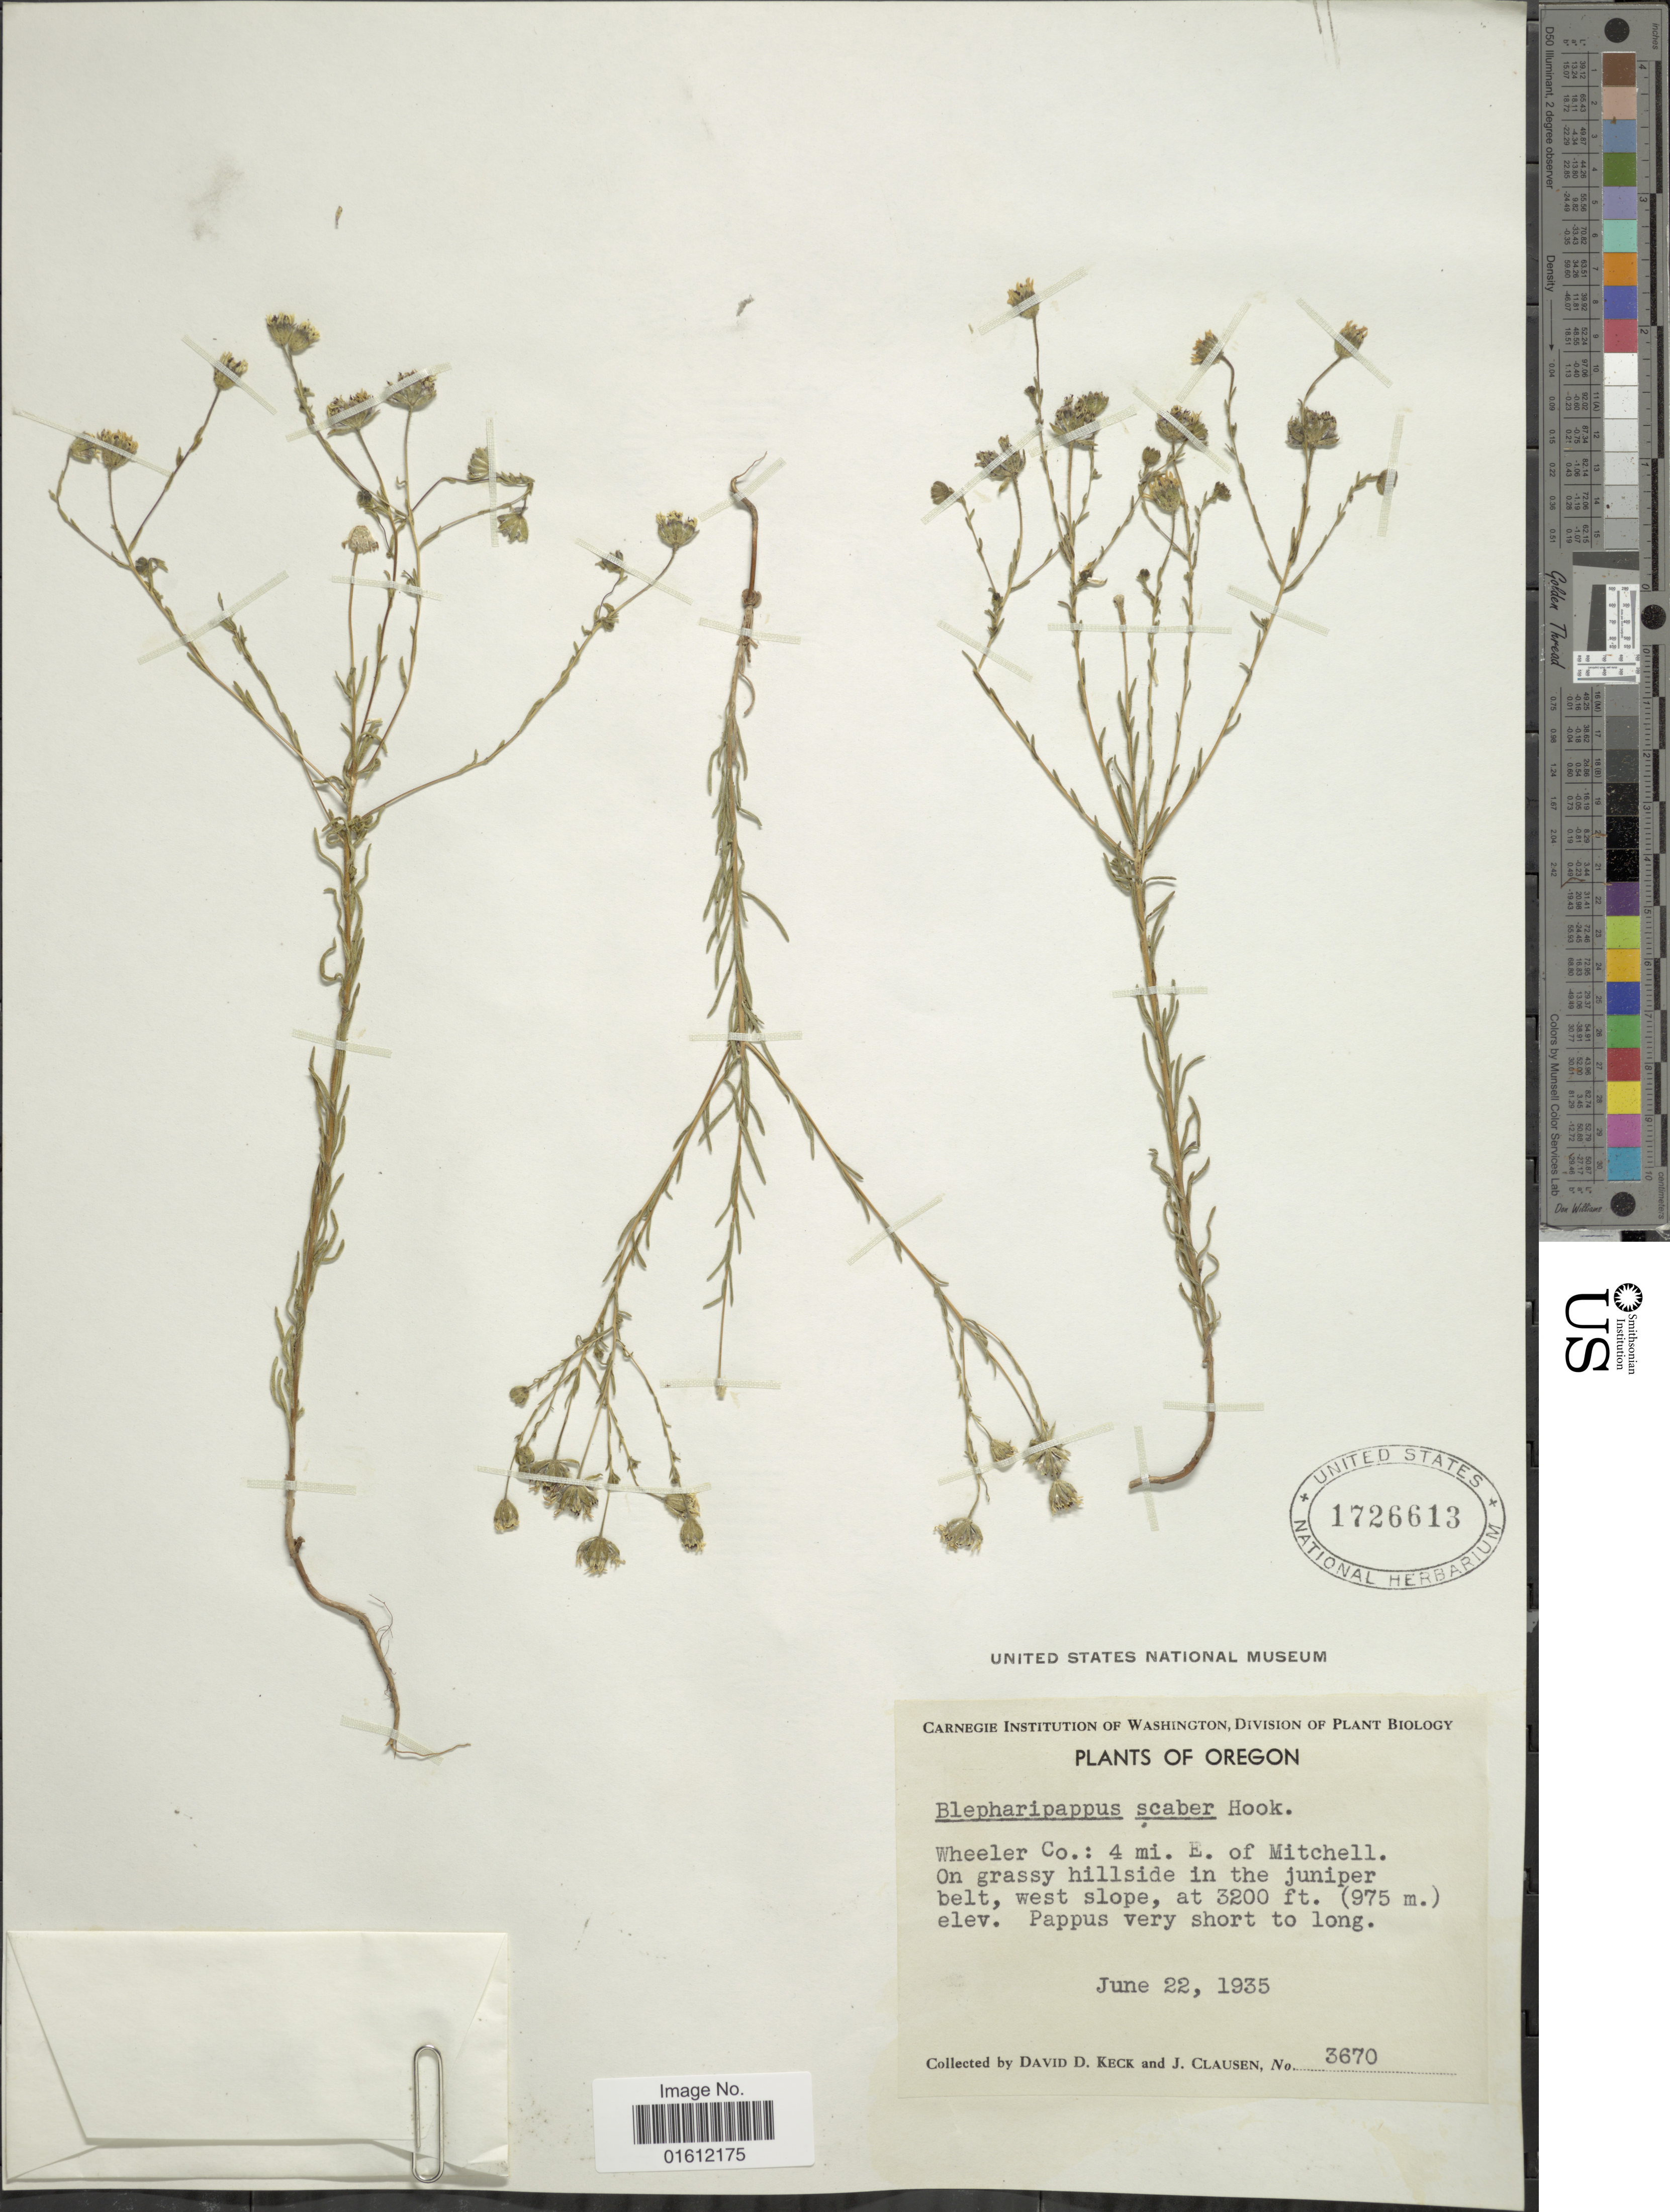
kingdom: Plantae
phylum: Tracheophyta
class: Magnoliopsida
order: Asterales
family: Asteraceae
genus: Blepharipappus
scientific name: Blepharipappus scaber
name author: Hook.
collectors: D. D. Keck & J. Clausen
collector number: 3670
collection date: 1935-06-22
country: United States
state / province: Oregon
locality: Wheler Co: 4 mi. E of Mitchell. On grassy hiliside in the juniper belt, west slope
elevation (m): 975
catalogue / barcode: US 1726613